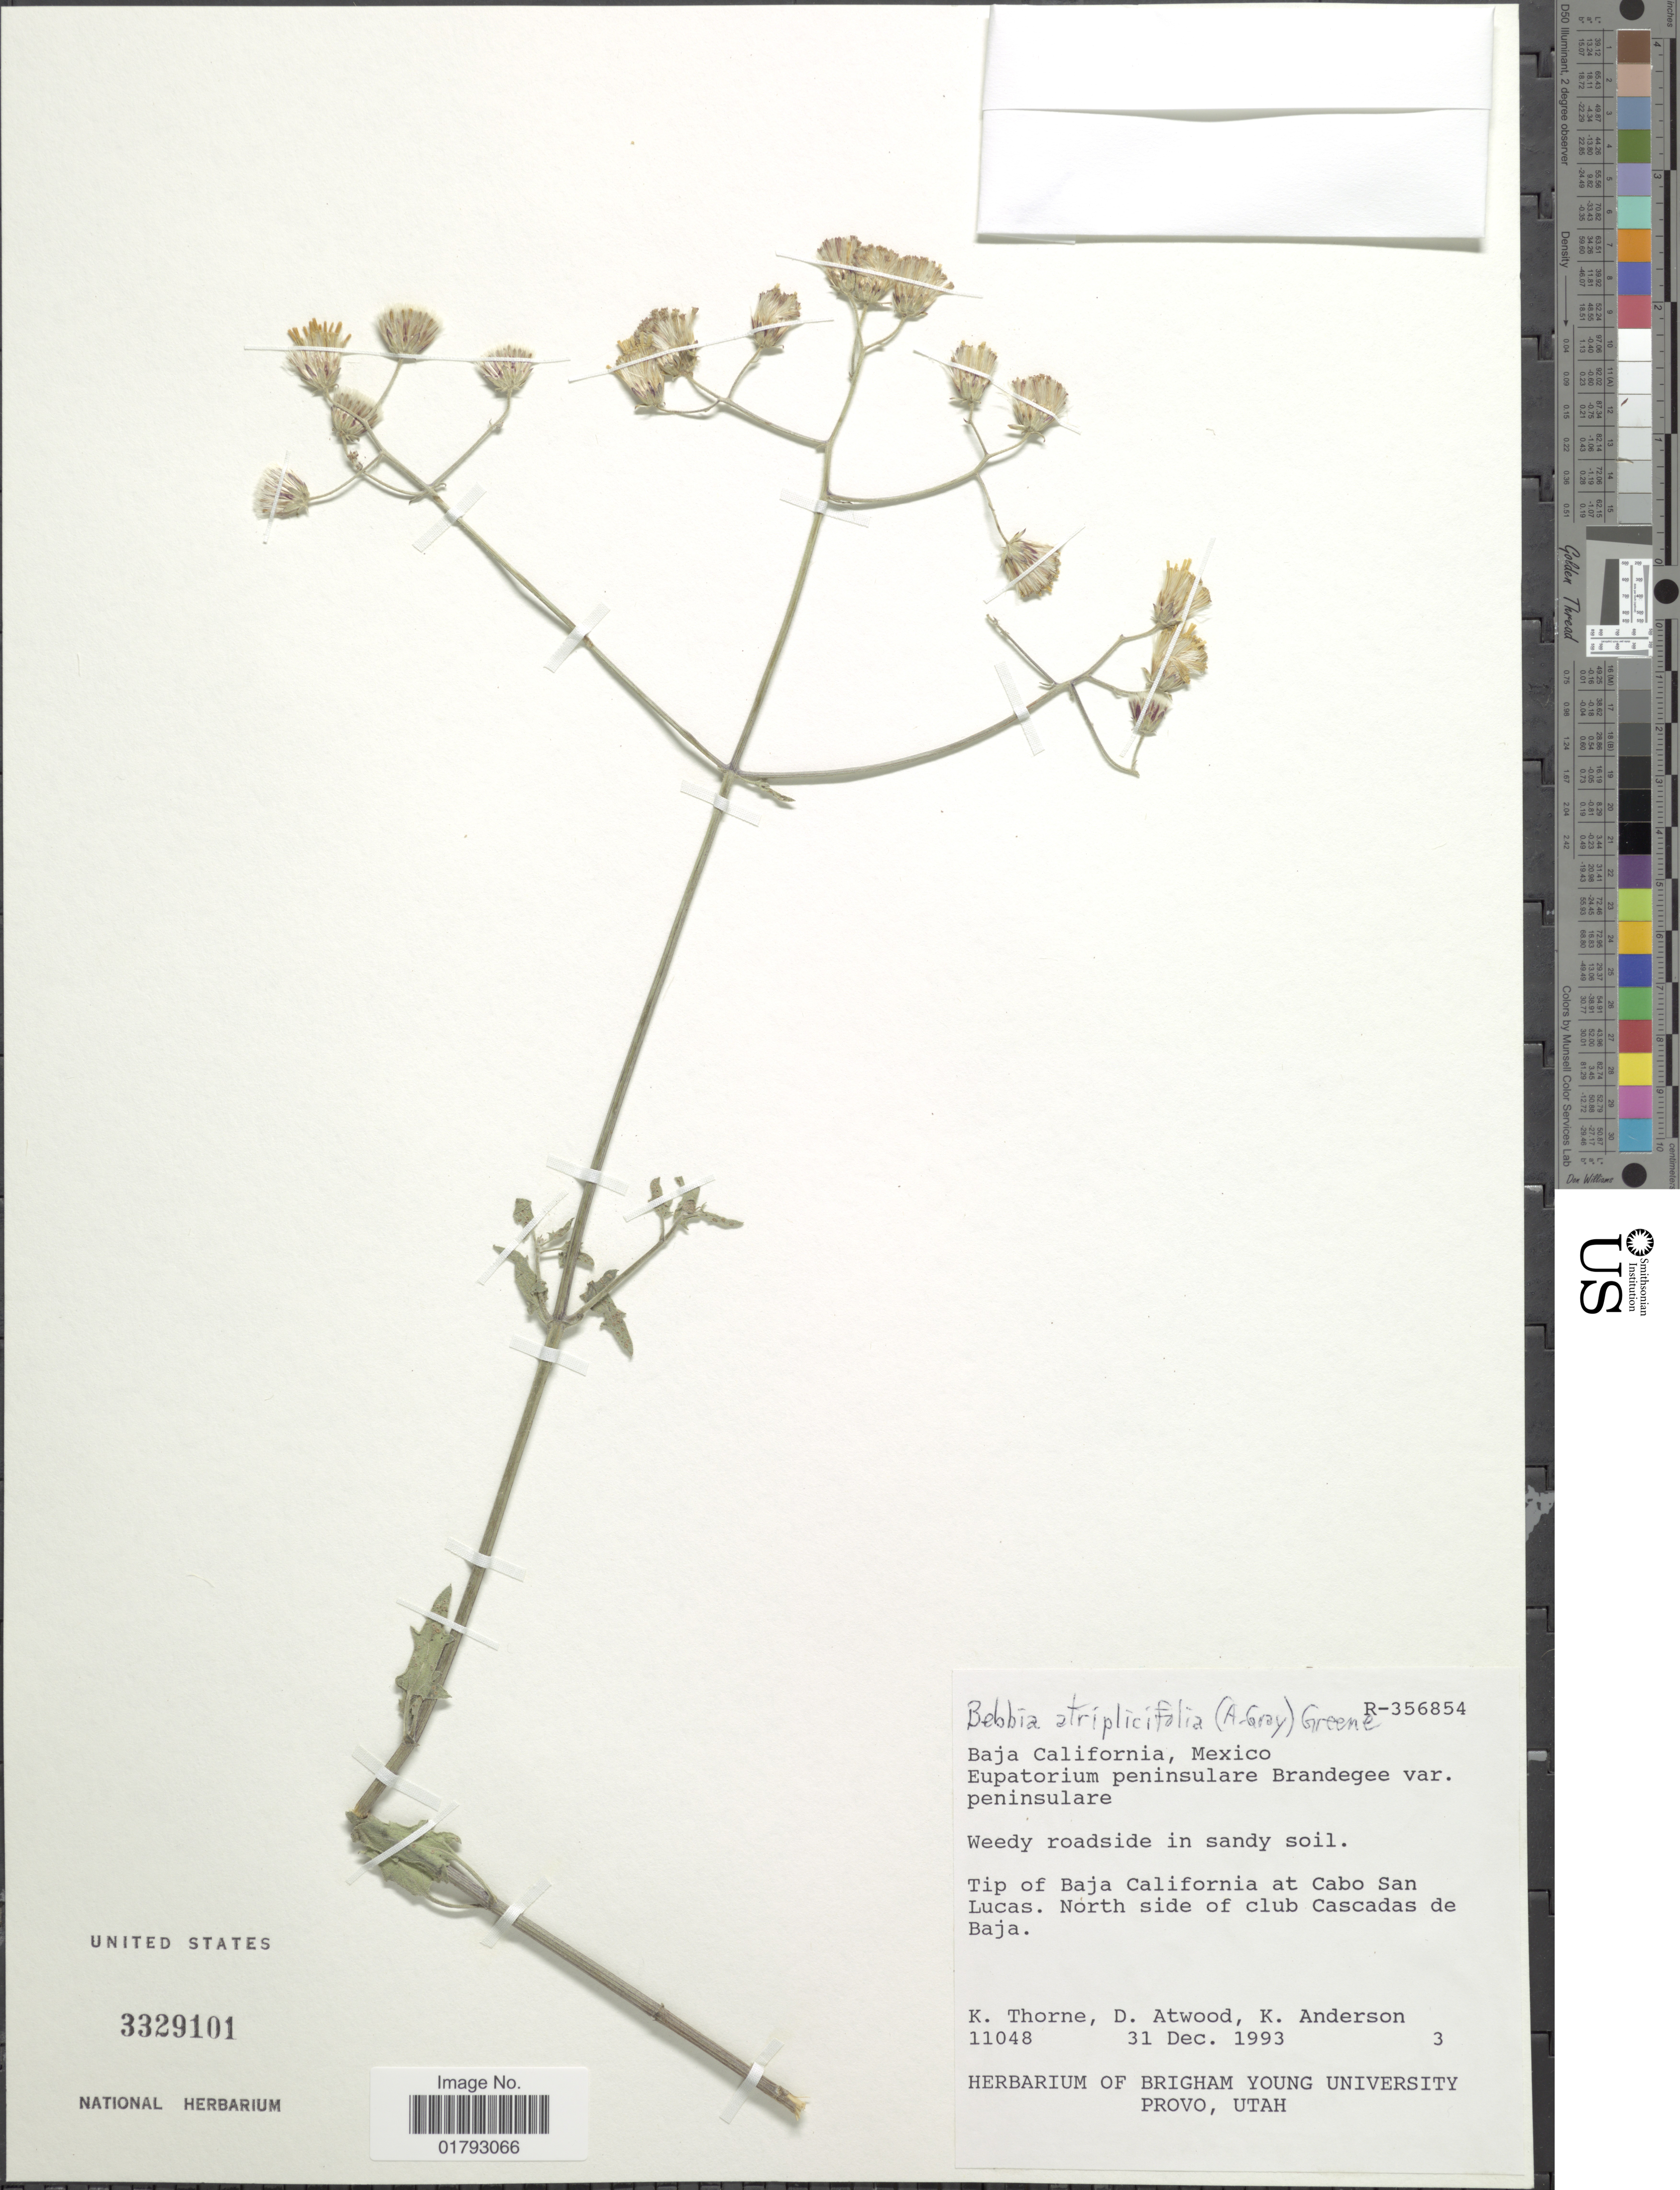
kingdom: Plantae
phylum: Tracheophyta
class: Magnoliopsida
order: Asterales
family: Asteraceae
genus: Bebbia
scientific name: Bebbia atriplicifolia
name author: (A. Gray) Greene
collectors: K. Thorne, D. Atwood & K. Anderson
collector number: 11048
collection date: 1993-12-31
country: Mexico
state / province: Baja California Sur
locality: Baja California, Mexico. Tip of Baja California at Cabo San Lucas. North sie of club Cascades de Baja.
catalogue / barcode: US 3329101